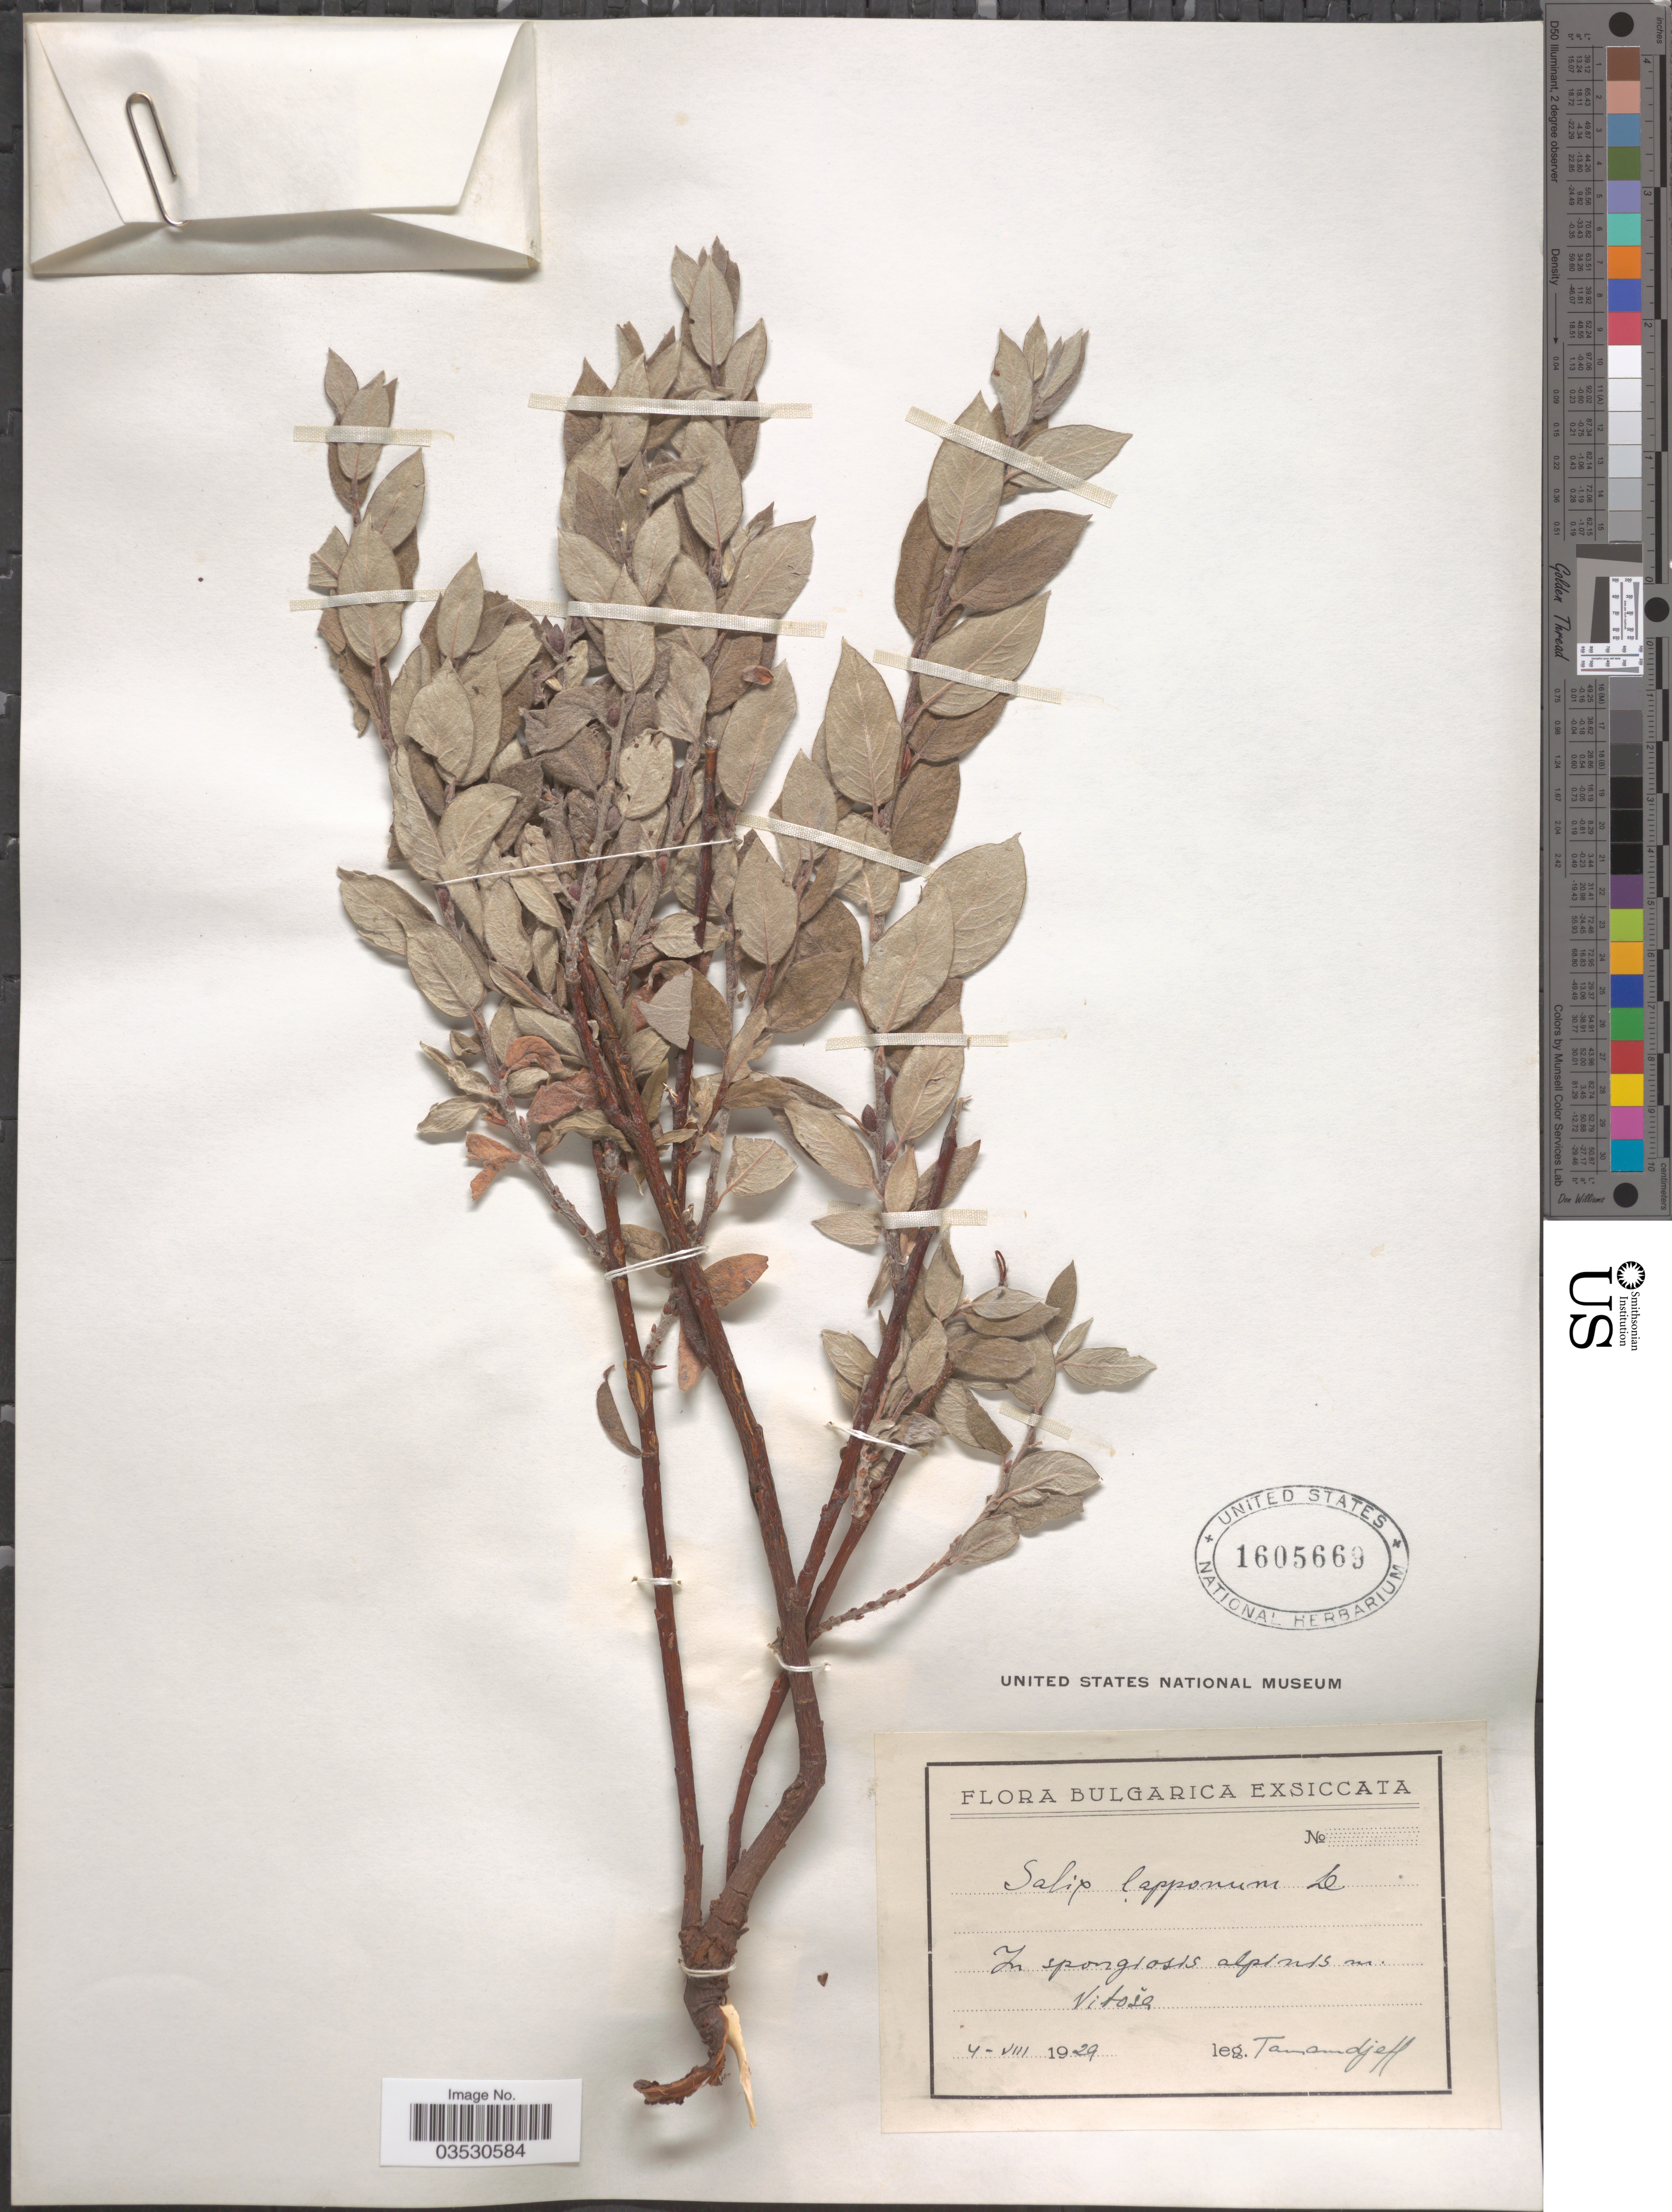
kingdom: Plantae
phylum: Tracheophyta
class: Magnoliopsida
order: Malpighiales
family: Salicaceae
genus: Salix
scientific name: Salix lapponum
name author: L.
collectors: -. Tamamdjeff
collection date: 1929-08-04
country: Bulgaria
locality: In spongsosis alpinis m. Vitosa.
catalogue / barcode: US 1605669